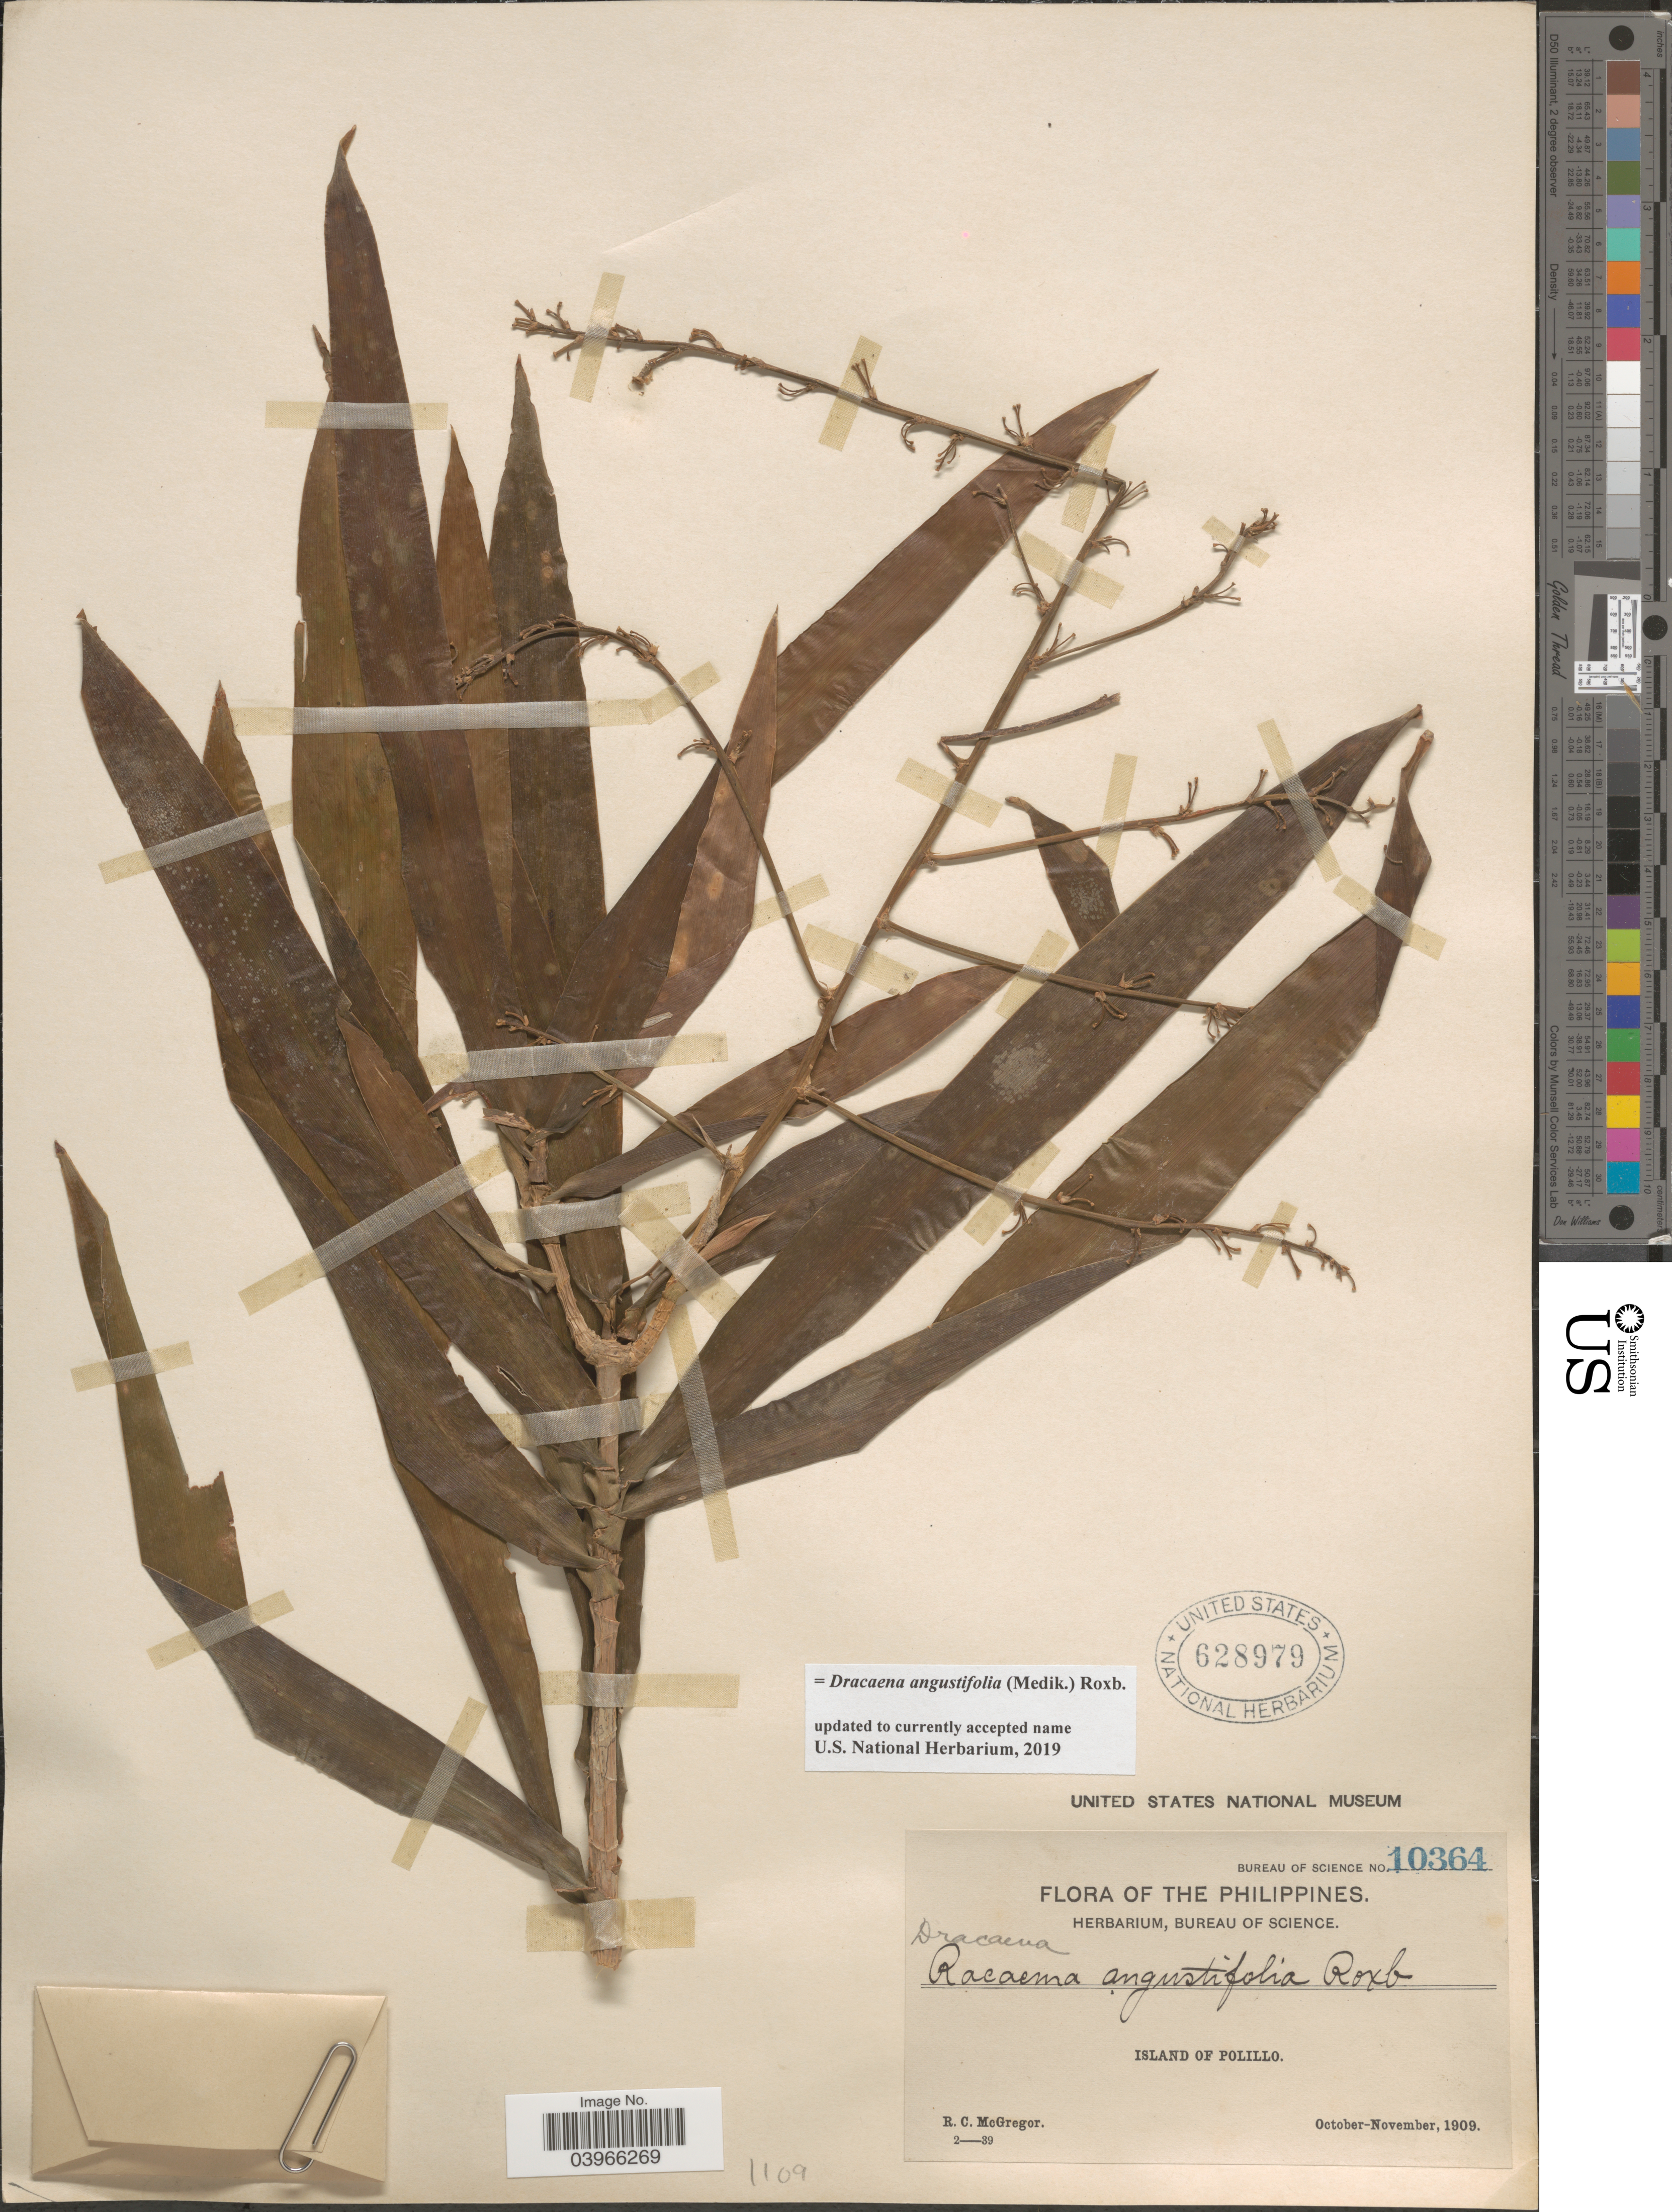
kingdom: Plantae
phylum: Tracheophyta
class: Liliopsida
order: Asparagales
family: Asparagaceae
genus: Dracaena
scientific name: Dracaena angustifolia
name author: (Medik.) Roxb.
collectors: R. C. McGregor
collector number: Bureau of Science 10364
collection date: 1909-10/1909-11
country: Philippines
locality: Island of Polillo.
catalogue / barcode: US 628979